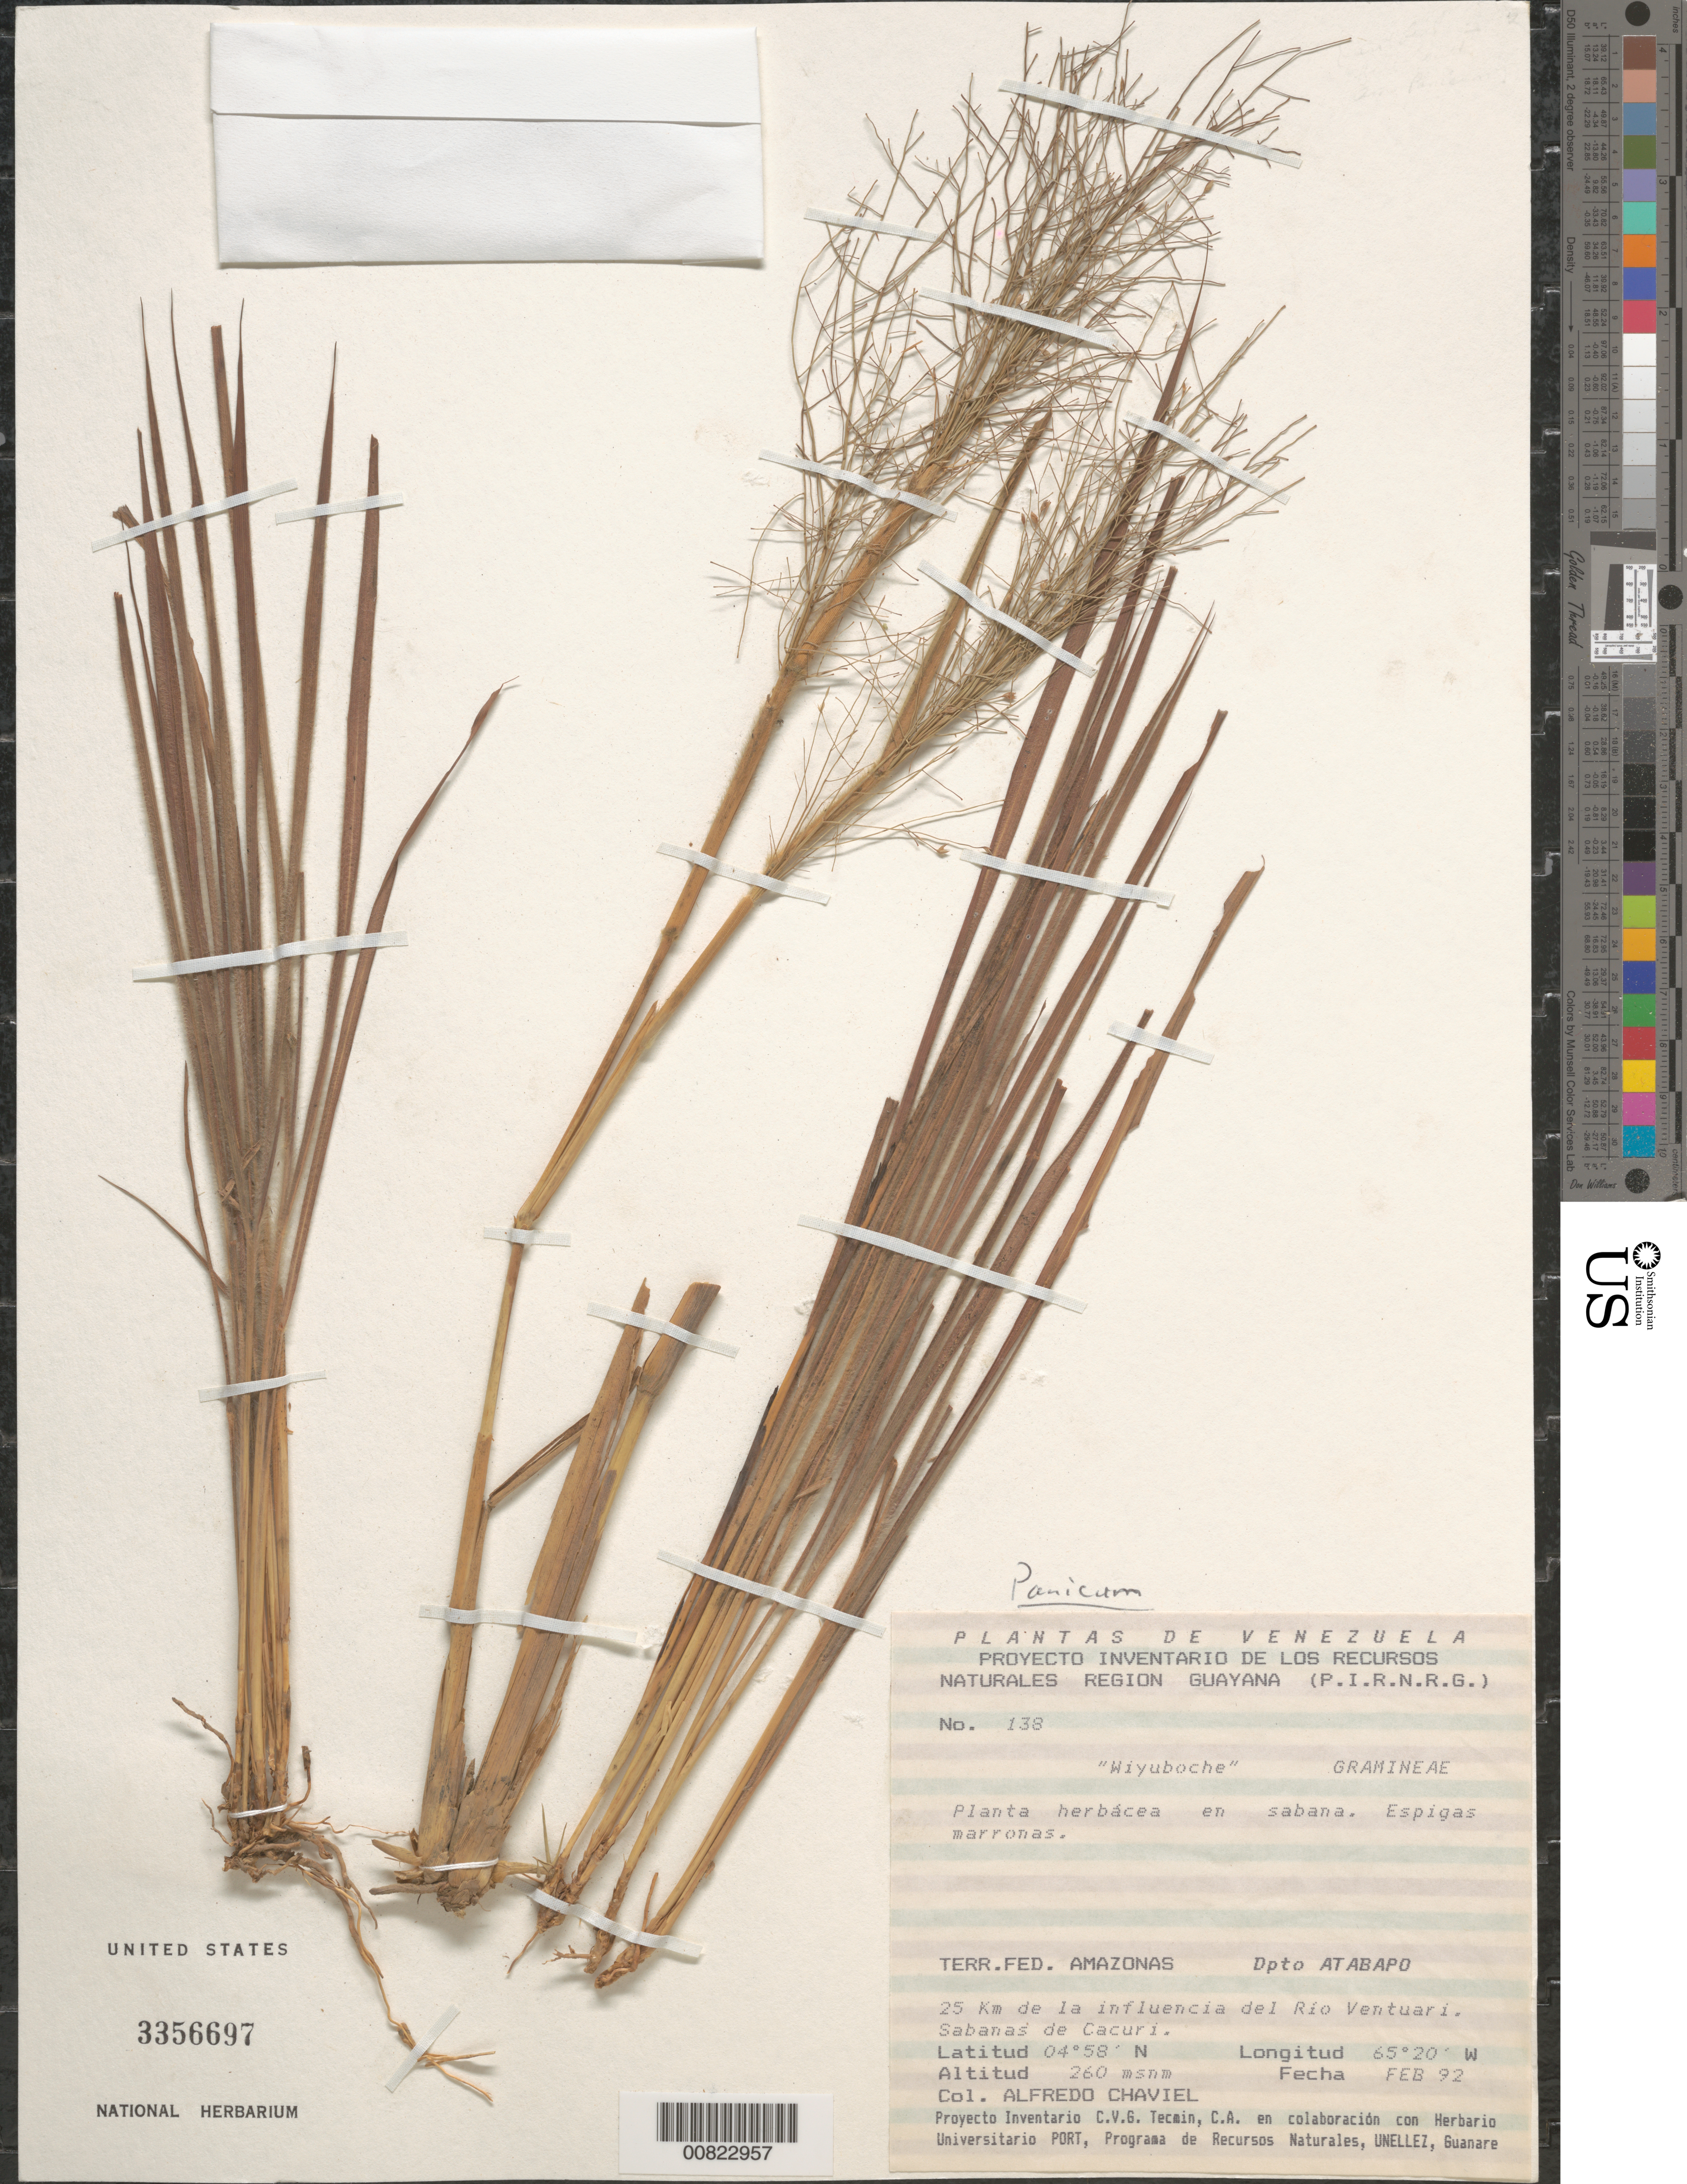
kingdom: Plantae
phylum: Tracheophyta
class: Liliopsida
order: Poales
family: Poaceae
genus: Panicum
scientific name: Panicum sp.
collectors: A. Chaviel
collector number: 138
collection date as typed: Feb-92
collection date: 1992-02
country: Venezuela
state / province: Amazonas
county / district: Atabapo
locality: Sabanas de Cacuri, 25 km de la influencia del Río Ventuari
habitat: Savanna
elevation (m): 260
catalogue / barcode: US 3356697